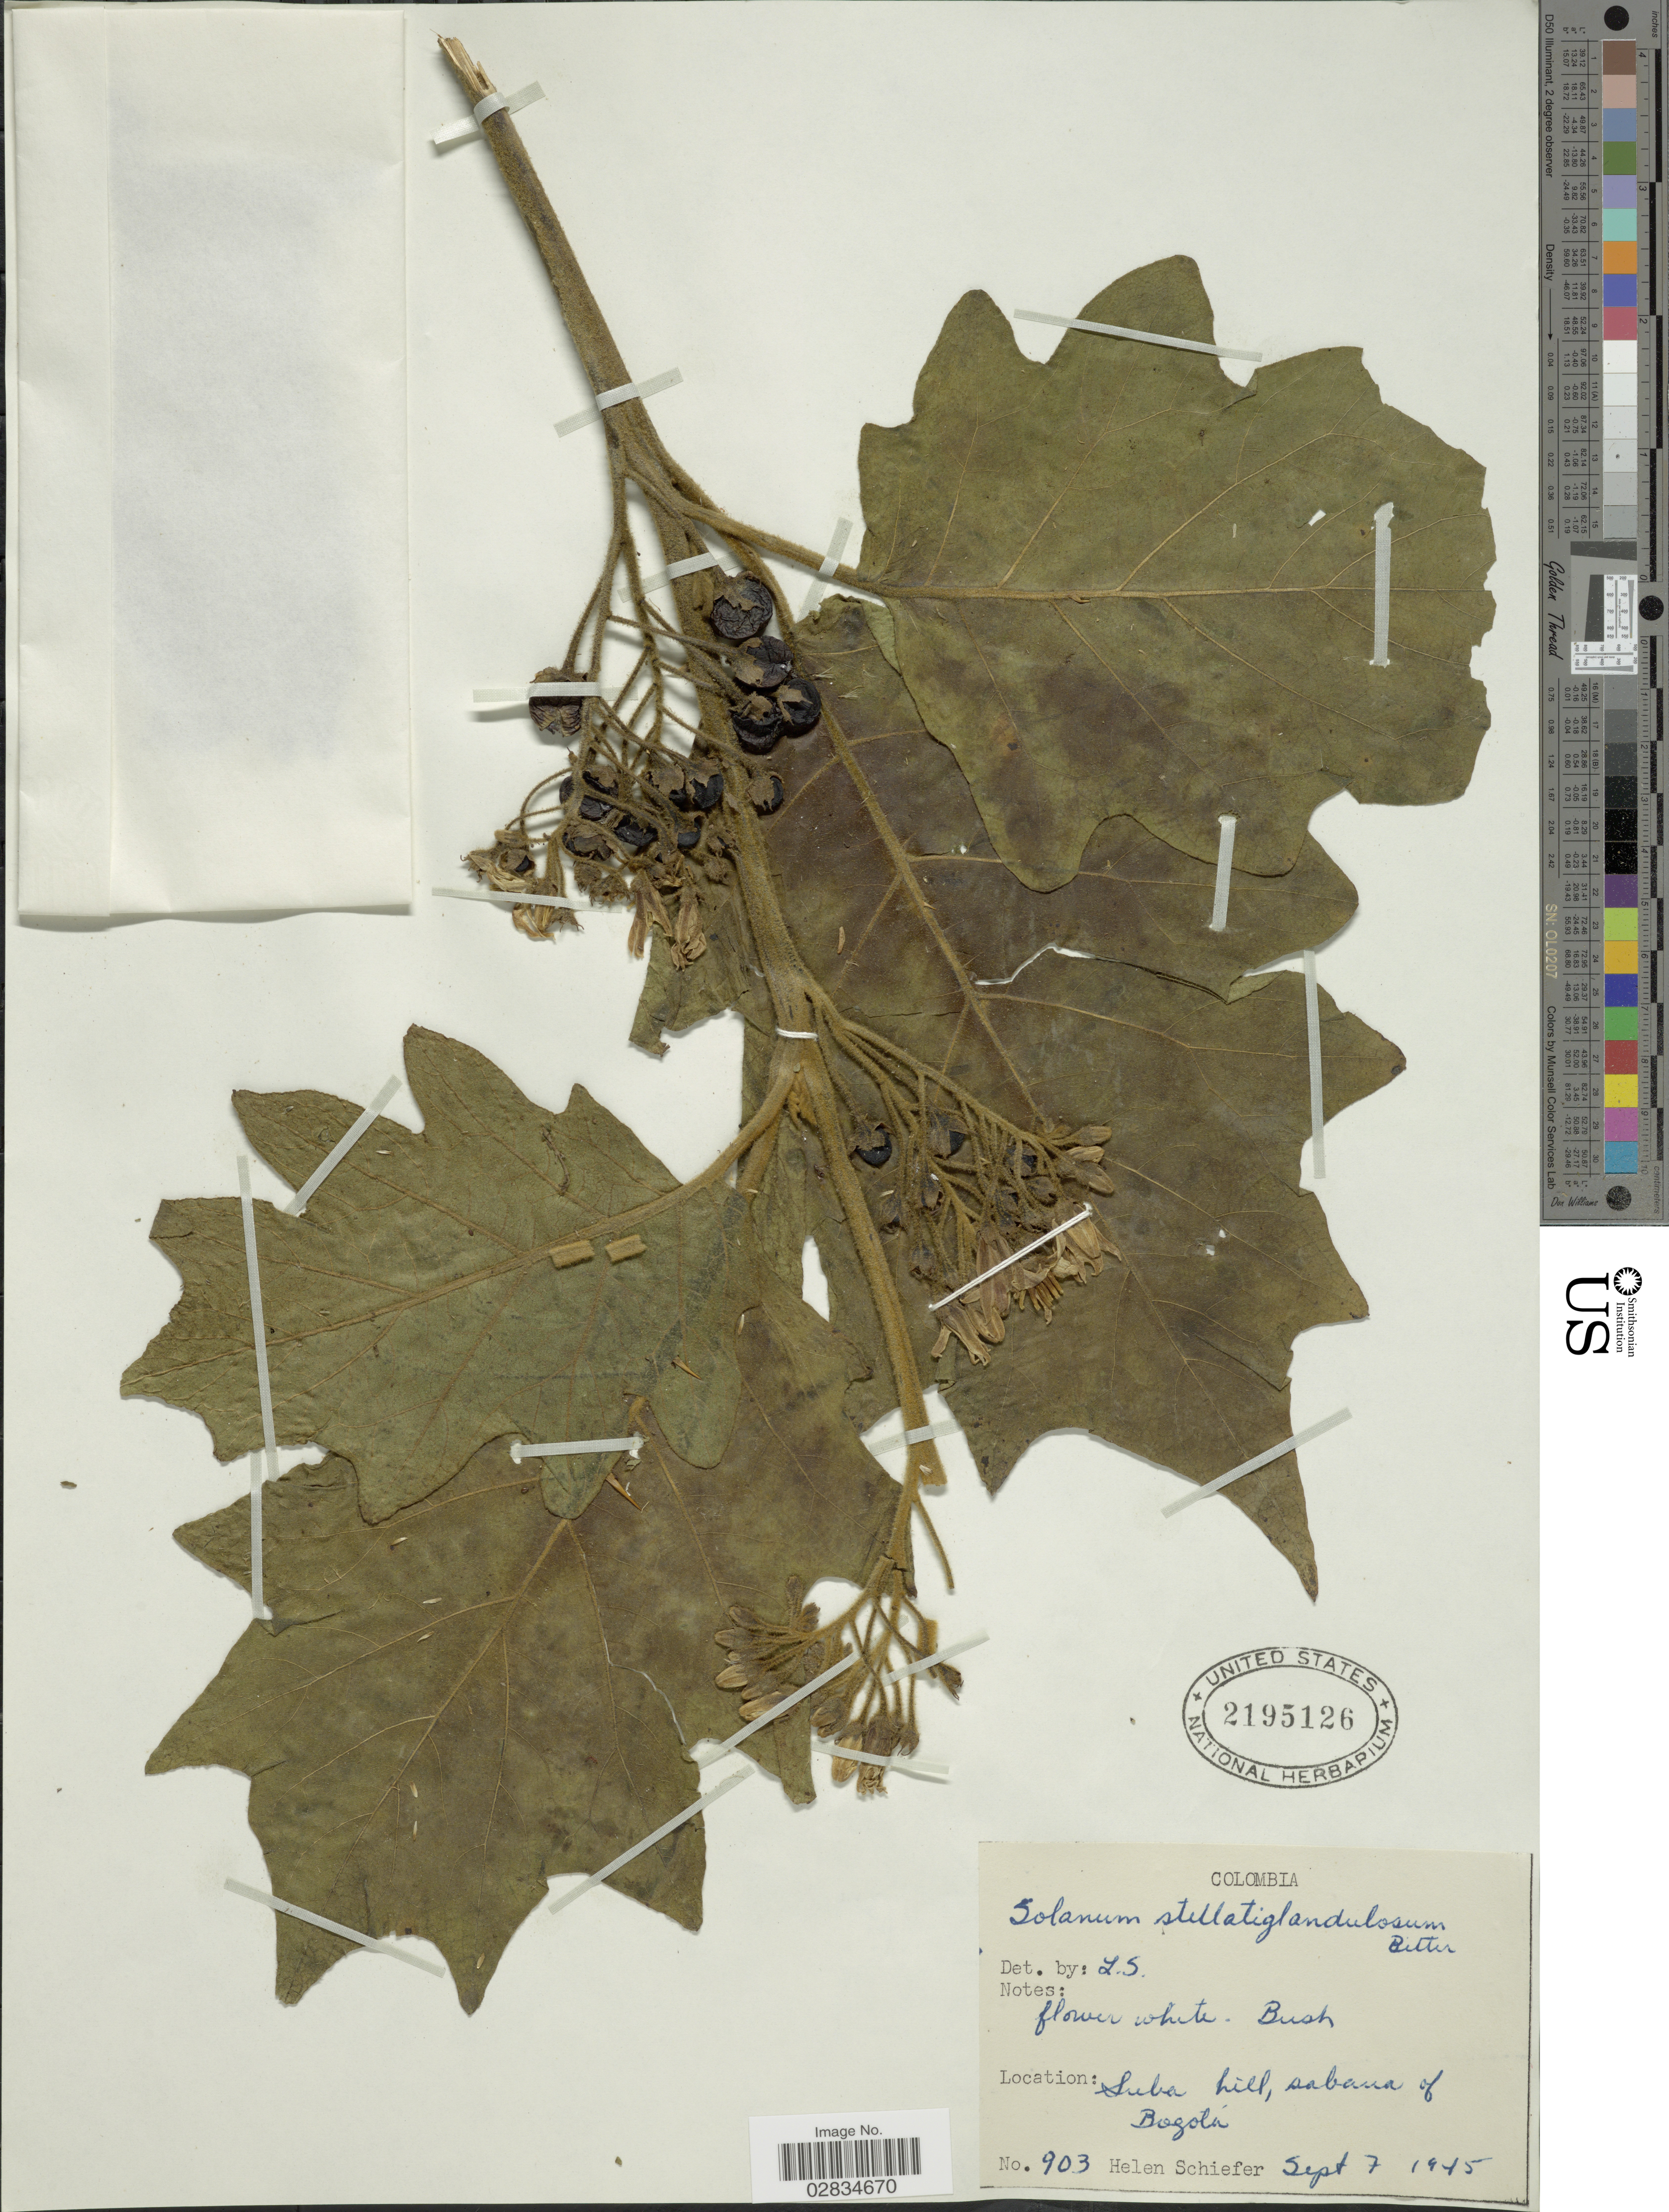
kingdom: Plantae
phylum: Tracheophyta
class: Magnoliopsida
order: Solanales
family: Solanaceae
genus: Solanum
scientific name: Solanum stellatiglandulosum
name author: Bitter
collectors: H. Schiefer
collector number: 903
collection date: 1945-09-07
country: Colombia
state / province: Bogota D.C.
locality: Suba hill, sabana of Bogotá.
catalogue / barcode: US 2195126